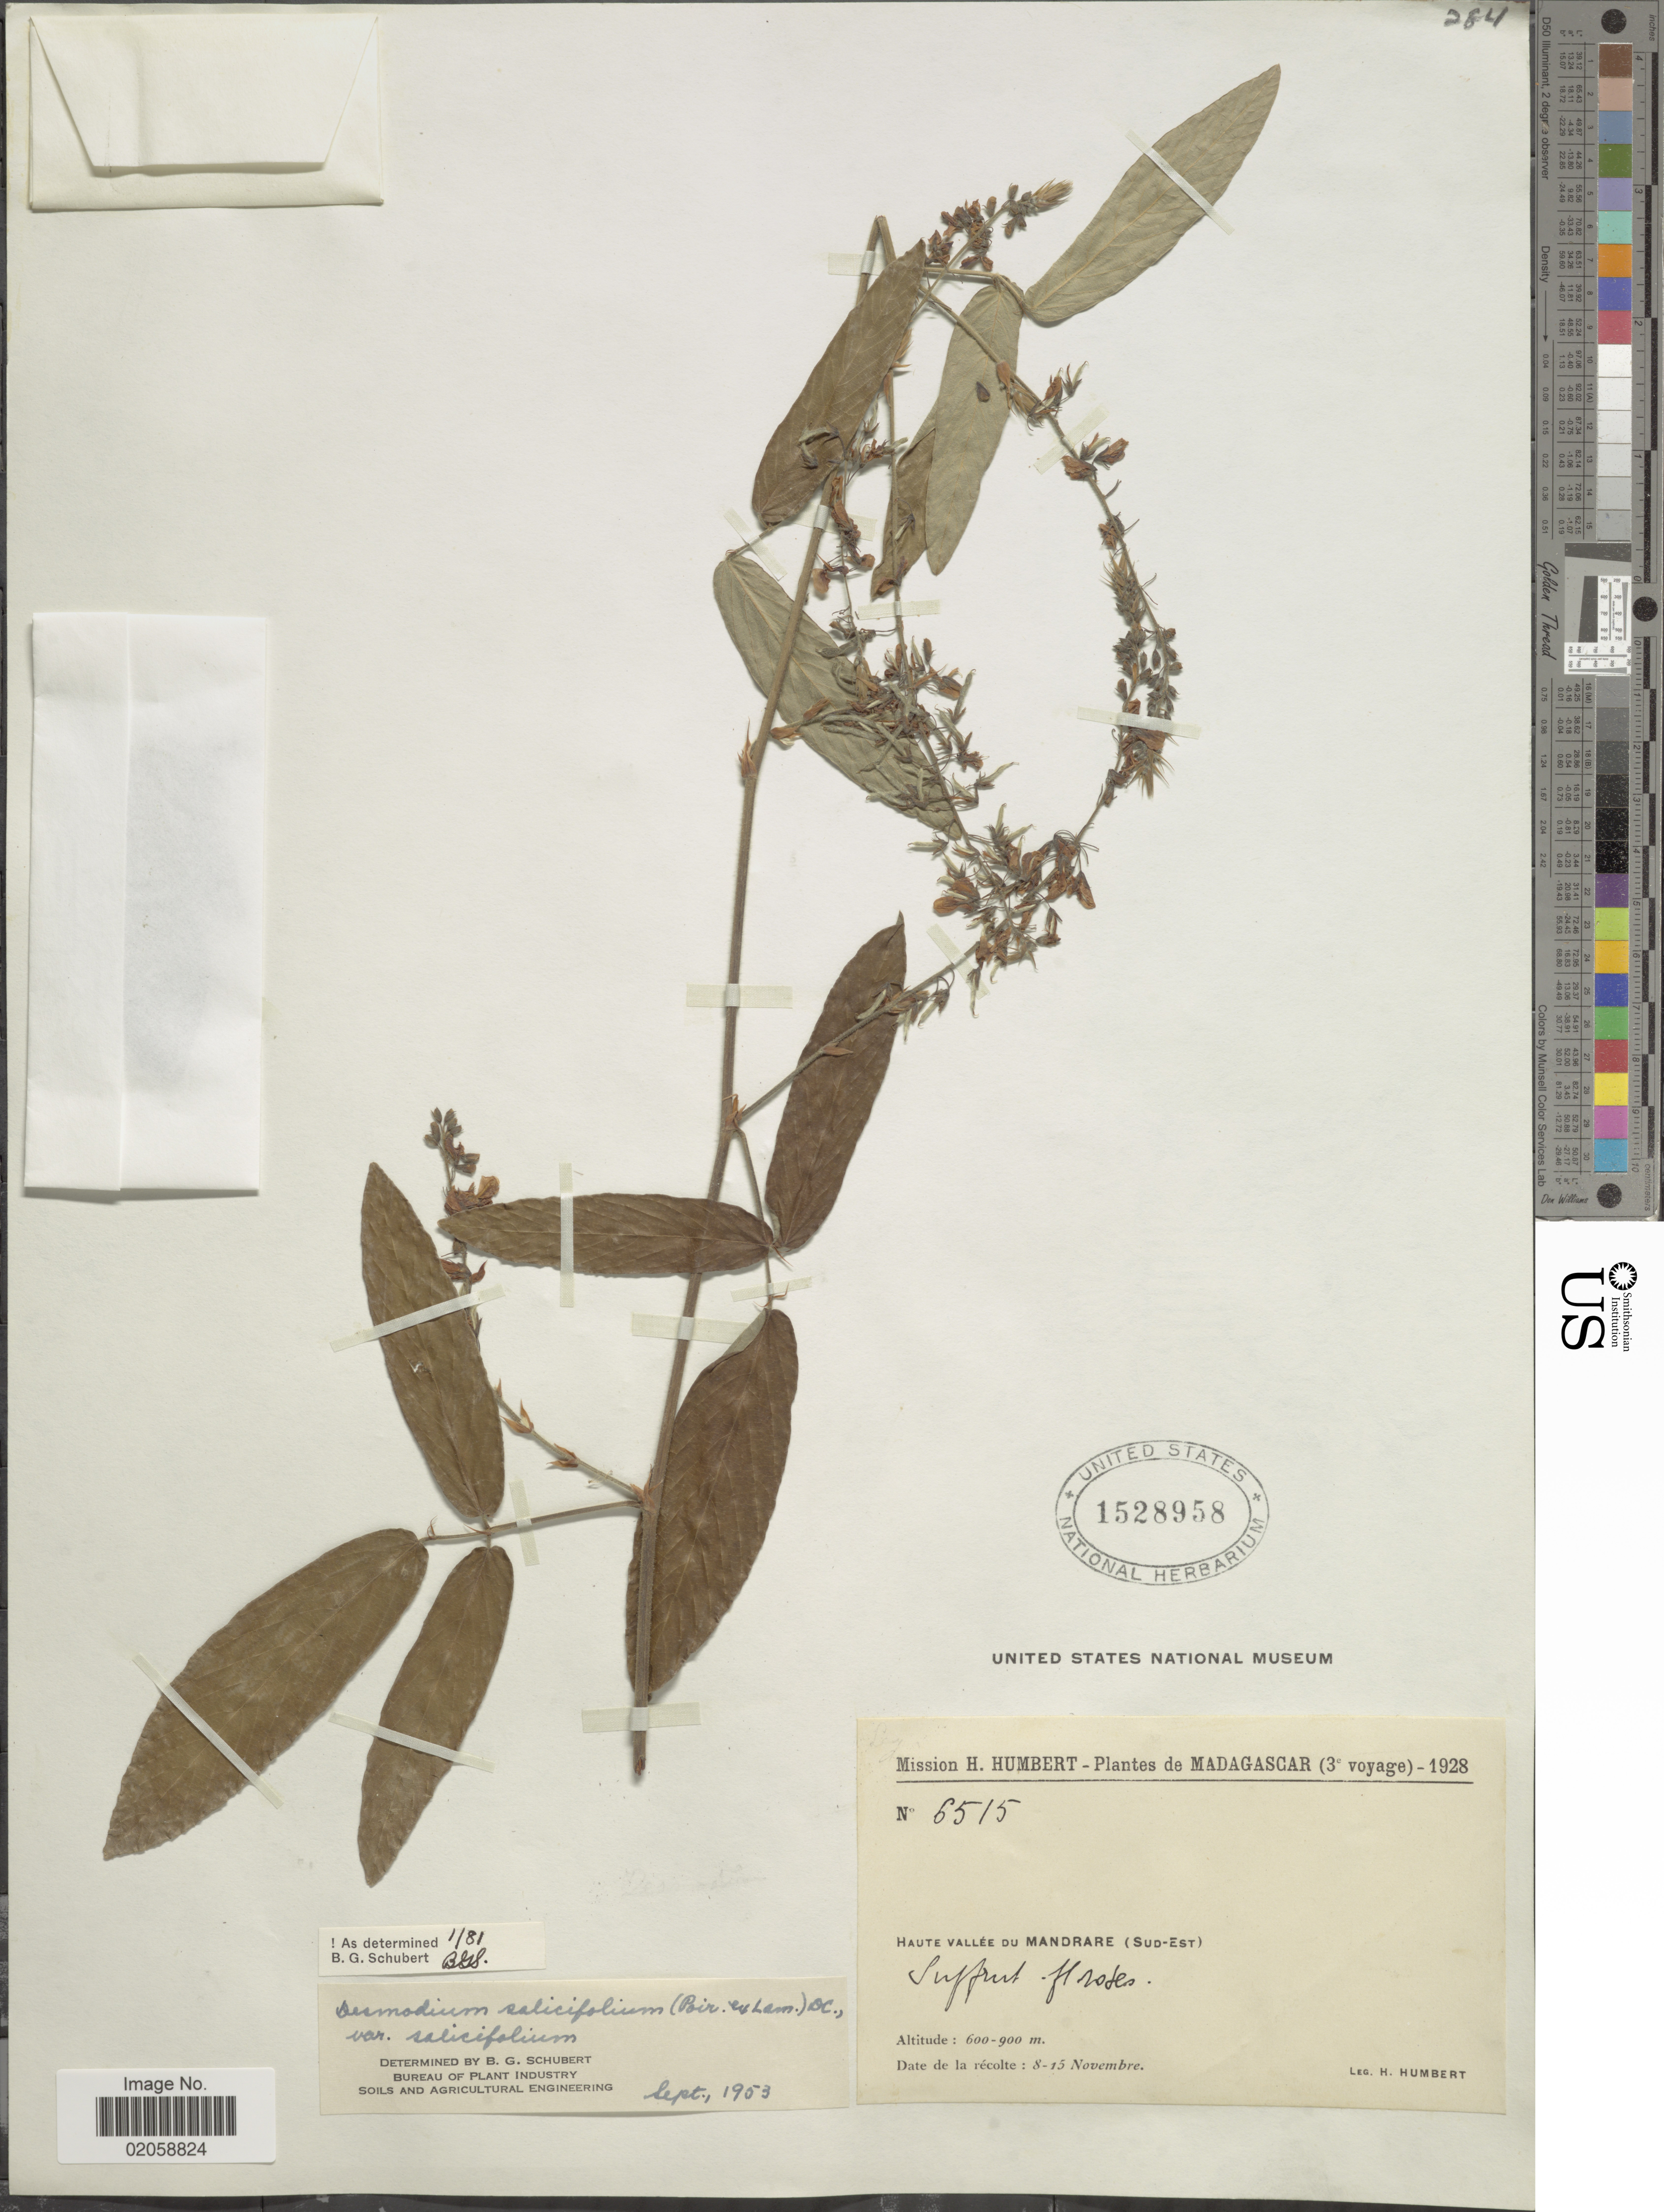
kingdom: Plantae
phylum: Tracheophyta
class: Magnoliopsida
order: Fabales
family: Fabaceae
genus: Pleurolobus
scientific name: Pleurolobus salicifolius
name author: (Poir.) H. Ohashi & K. Ohashi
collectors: H. Humbert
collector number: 6515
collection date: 1928-11-08/1928-11-15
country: Madagascar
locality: Haute Vallée du Mandrare (Sud-Est)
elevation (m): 600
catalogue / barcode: US 1528958